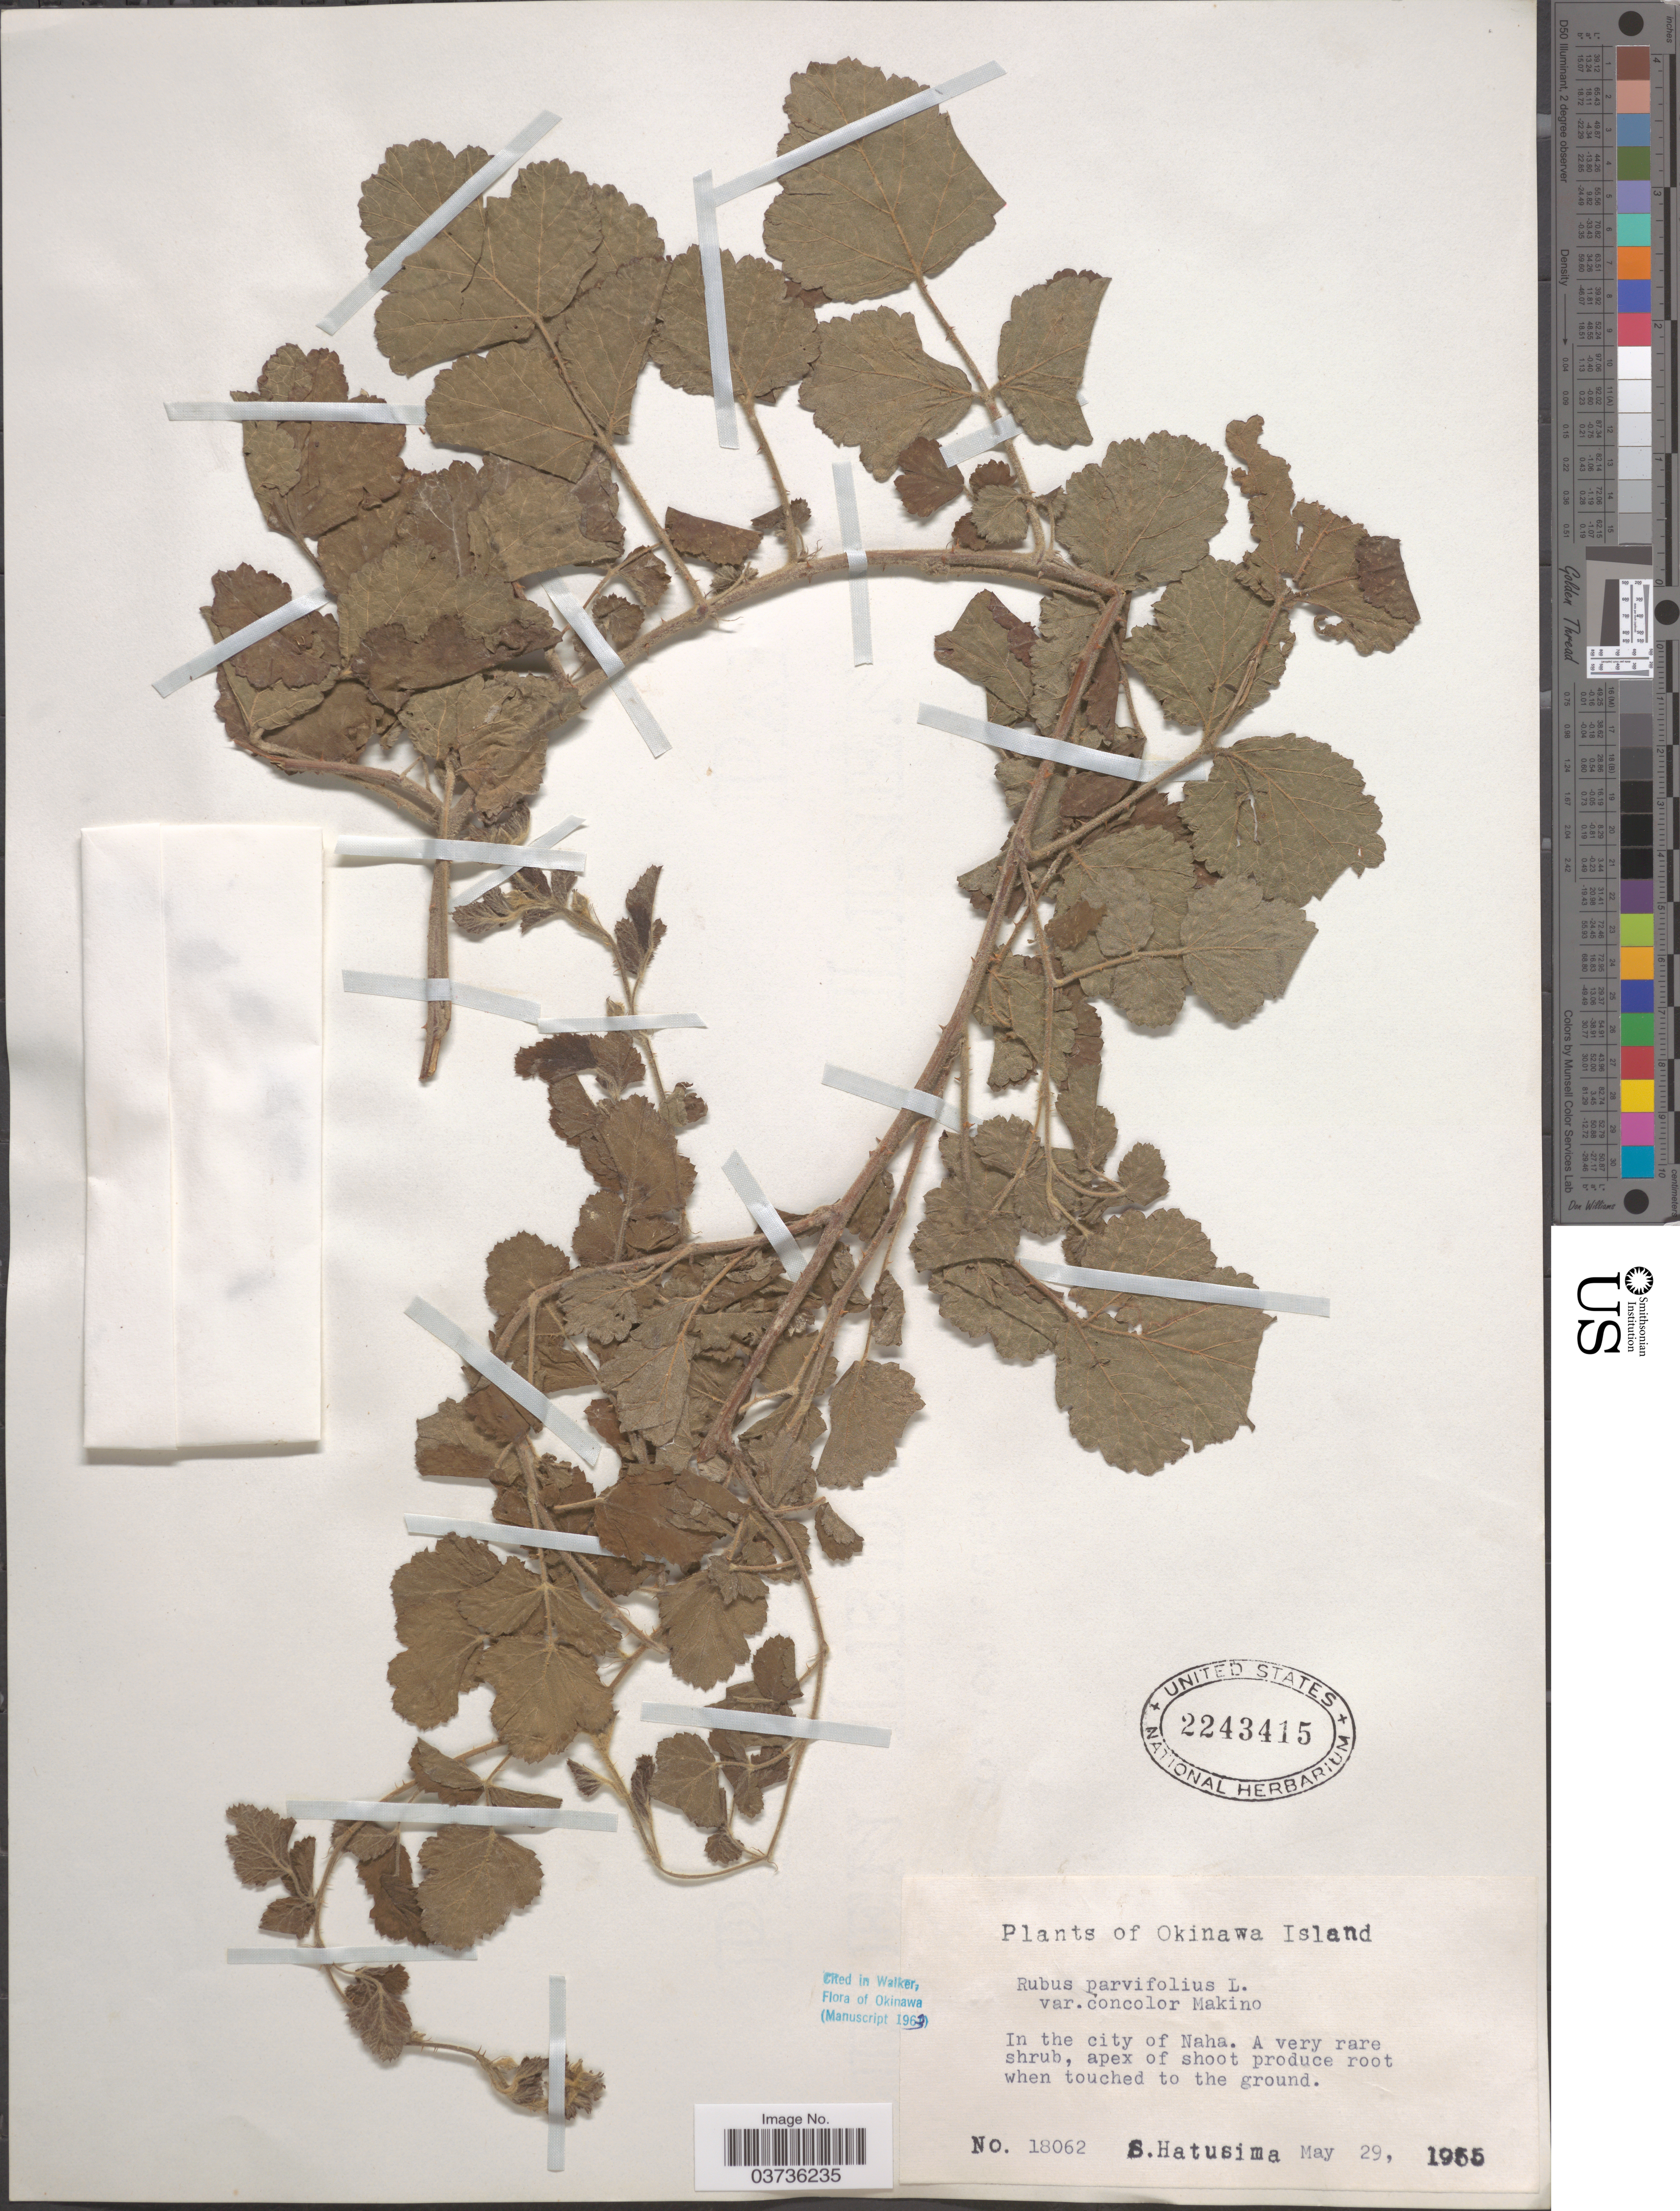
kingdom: Plantae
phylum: Tracheophyta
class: Magnoliopsida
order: Rosales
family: Rosaceae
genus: Rubus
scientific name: Rubus parvifolius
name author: L.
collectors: S. Hatusima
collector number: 18062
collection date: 1955-05-29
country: Japan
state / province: Okinawa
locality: Okinawa Island. In the city of Naha.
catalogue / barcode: US 2243415